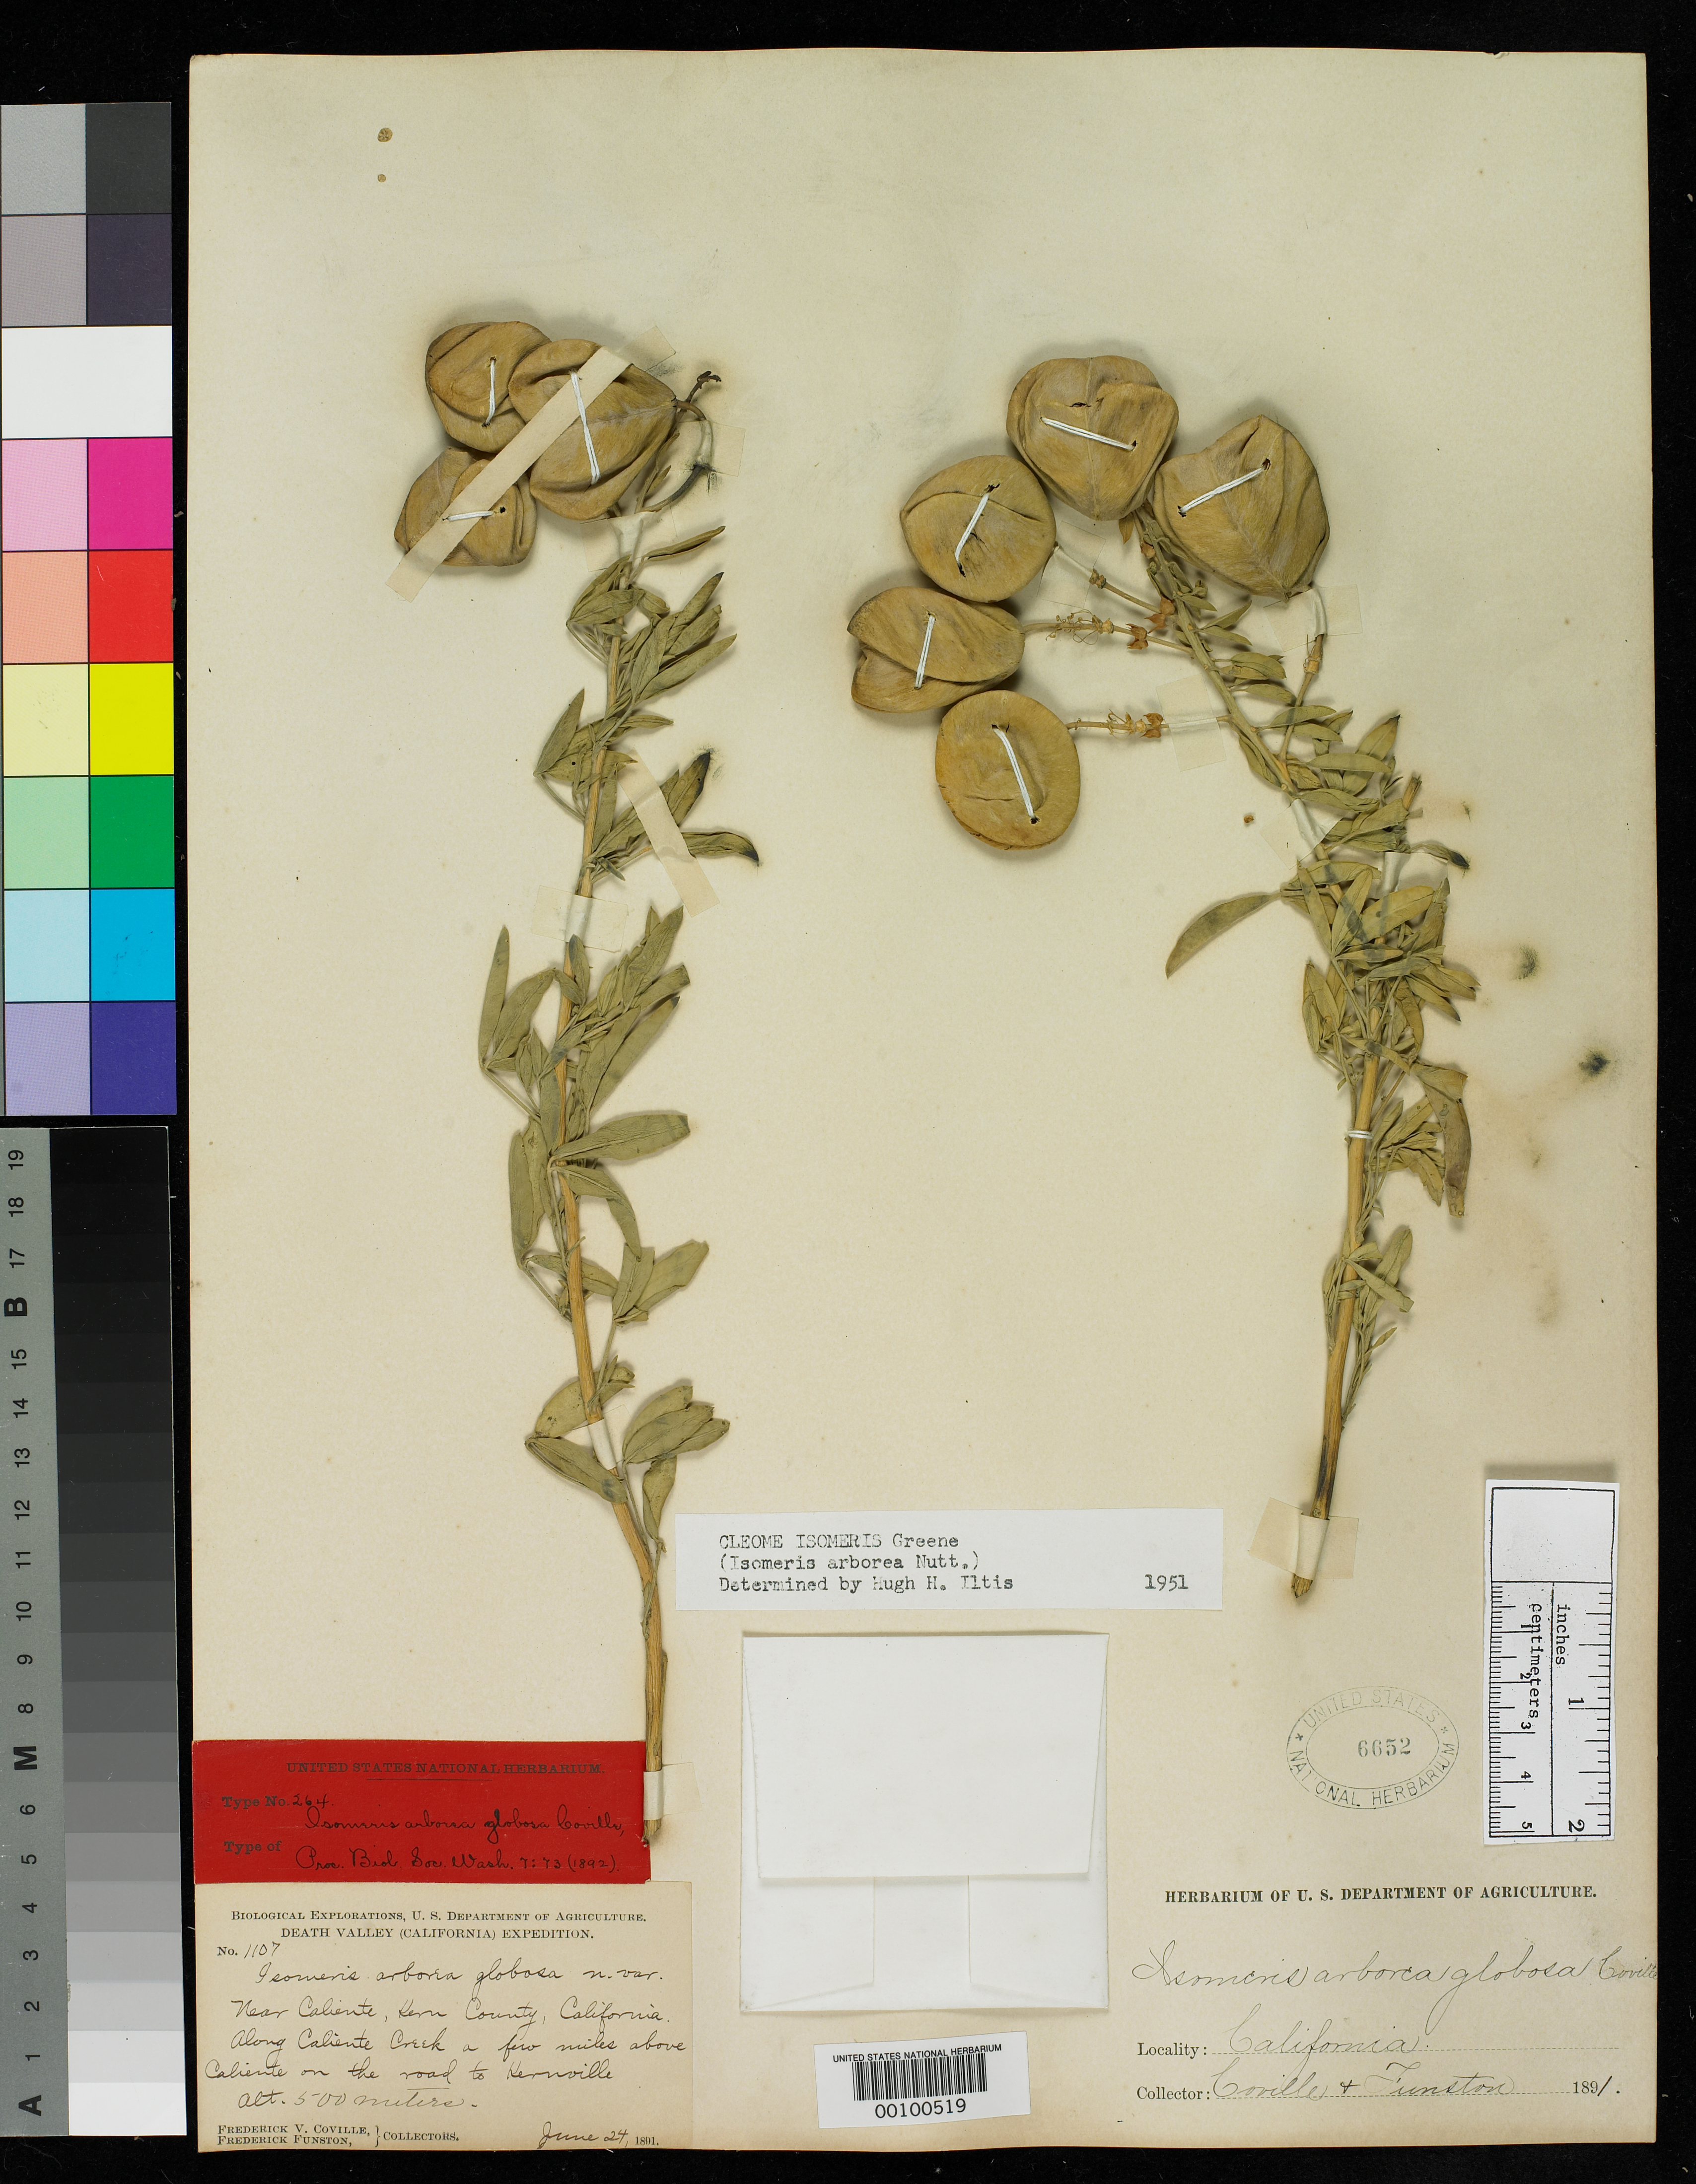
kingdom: Plantae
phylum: Tracheophyta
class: Magnoliopsida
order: Brassicales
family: Cleomaceae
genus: Isomeris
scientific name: Isomeris arborea var. globosa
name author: Coville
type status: Type Collection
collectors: F. V. Coville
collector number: Death Valley Exped. 1107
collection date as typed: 24 Jun 1891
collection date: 1891-06-24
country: United States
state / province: California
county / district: Kern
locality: Caliente Creek, above Caliente.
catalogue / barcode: US 6652